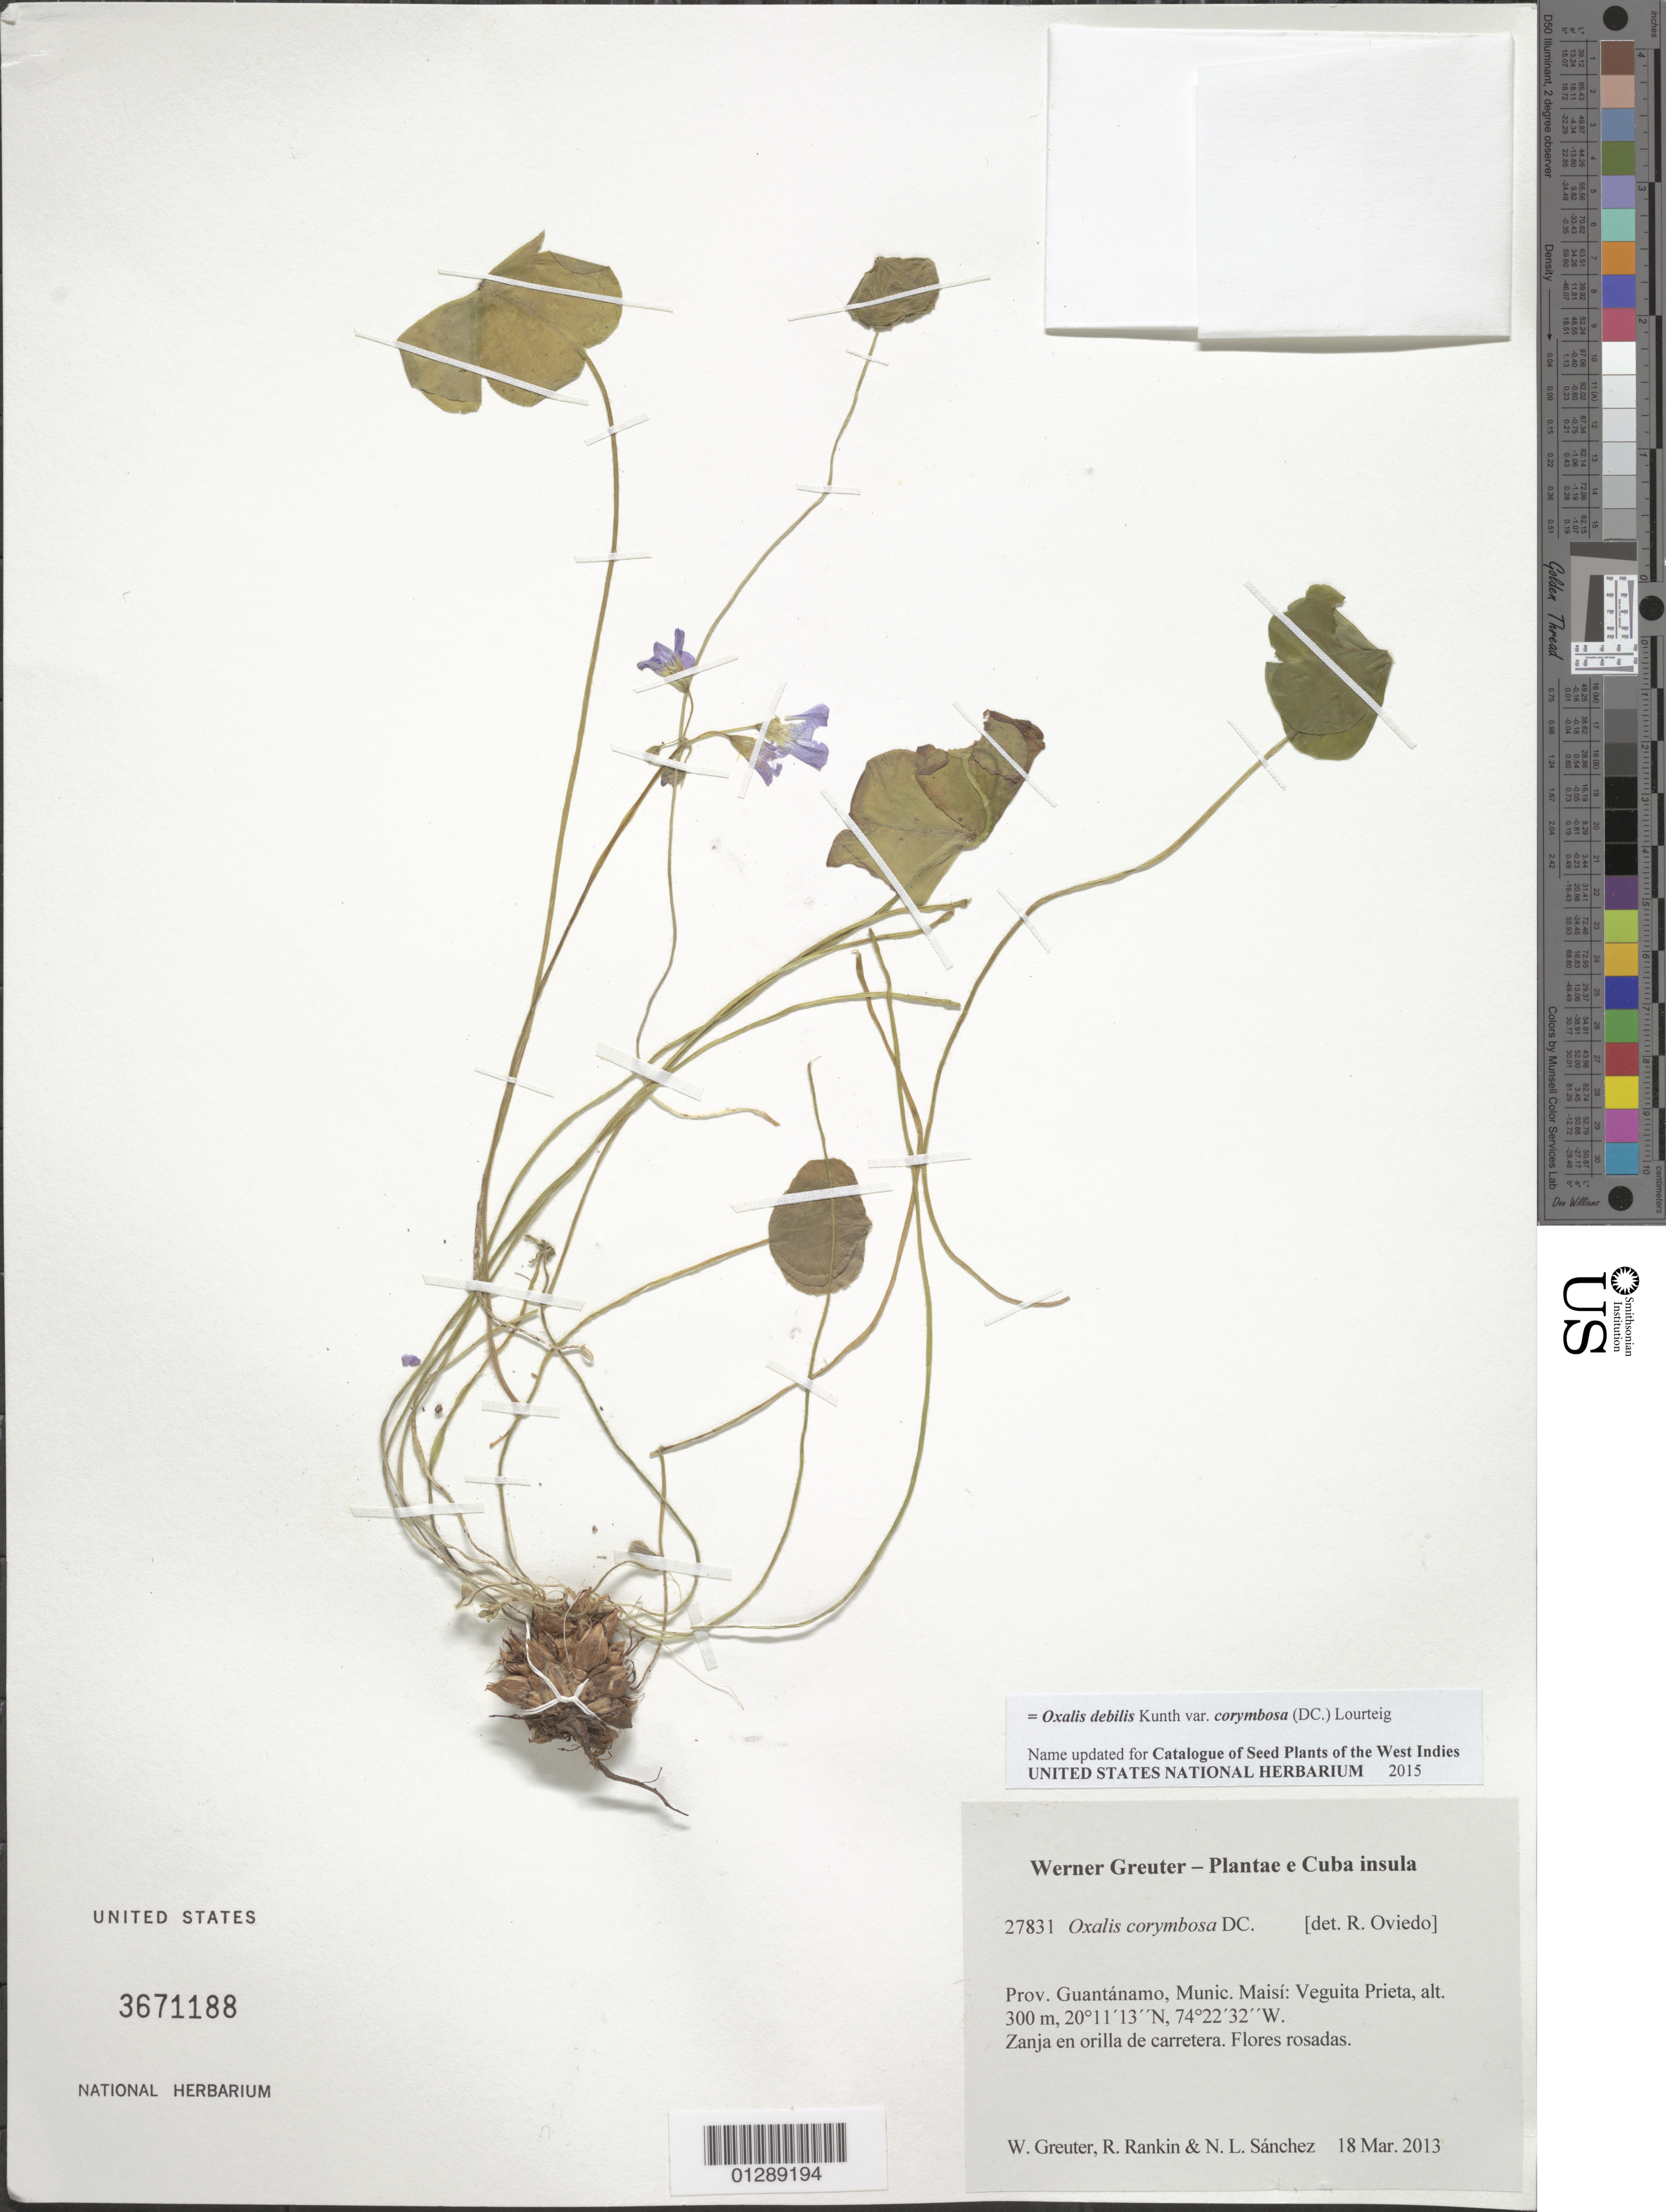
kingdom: Plantae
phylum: Tracheophyta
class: Magnoliopsida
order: Oxalidales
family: Oxalidaceae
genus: Oxalis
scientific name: Oxalis debilis var. corymbosa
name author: (DC.) Lourteig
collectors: W. R. Greuter, R. Rankin Rodriguez & N. Sanchez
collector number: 27831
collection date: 2013-03-18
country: Cuba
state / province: Guantanamo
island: Cuba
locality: Munic. Maisí: Veguita Prieta.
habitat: Zanja en orilla de carretera.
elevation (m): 300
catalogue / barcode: US 3671188